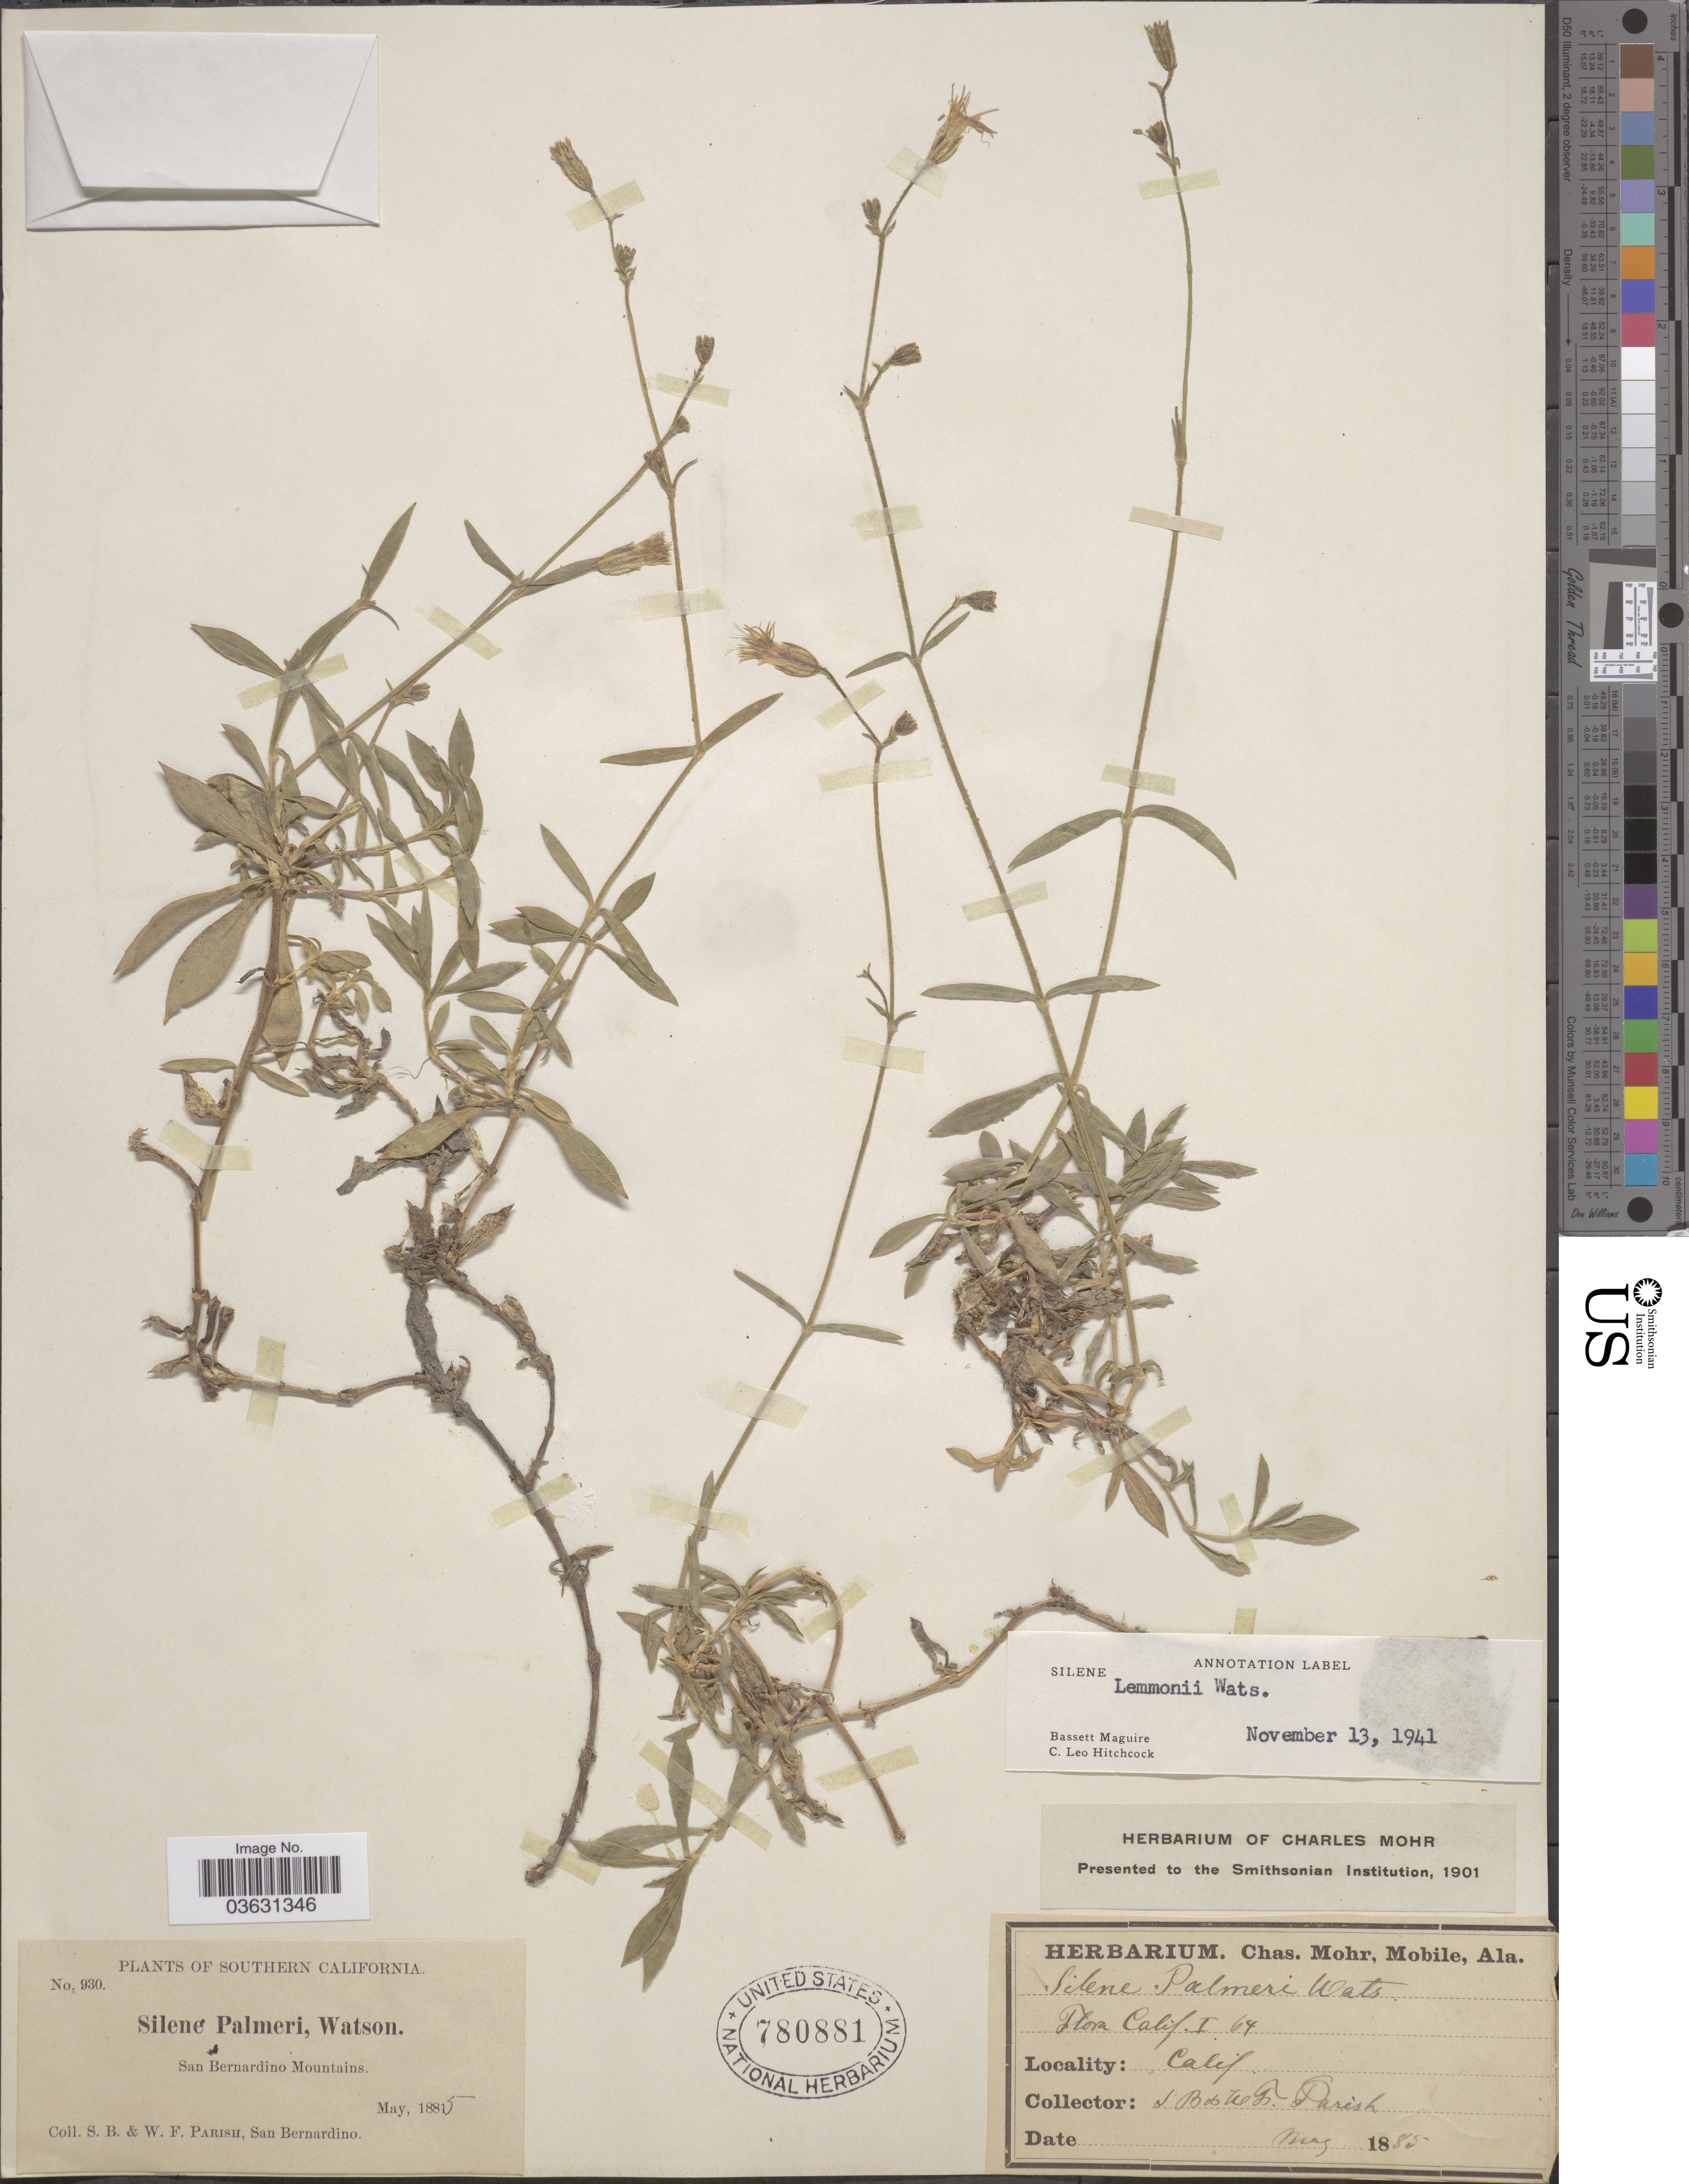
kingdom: Plantae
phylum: Tracheophyta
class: Magnoliopsida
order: Caryophyllales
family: Caryophyllaceae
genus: Silene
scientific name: Silene lemmonii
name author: S. Watson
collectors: S. B. Parish & W. F. Parish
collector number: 930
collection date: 1885-05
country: United States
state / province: California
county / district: San Bernardino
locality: Southern California. San Bernardino Mountains.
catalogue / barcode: US 780881